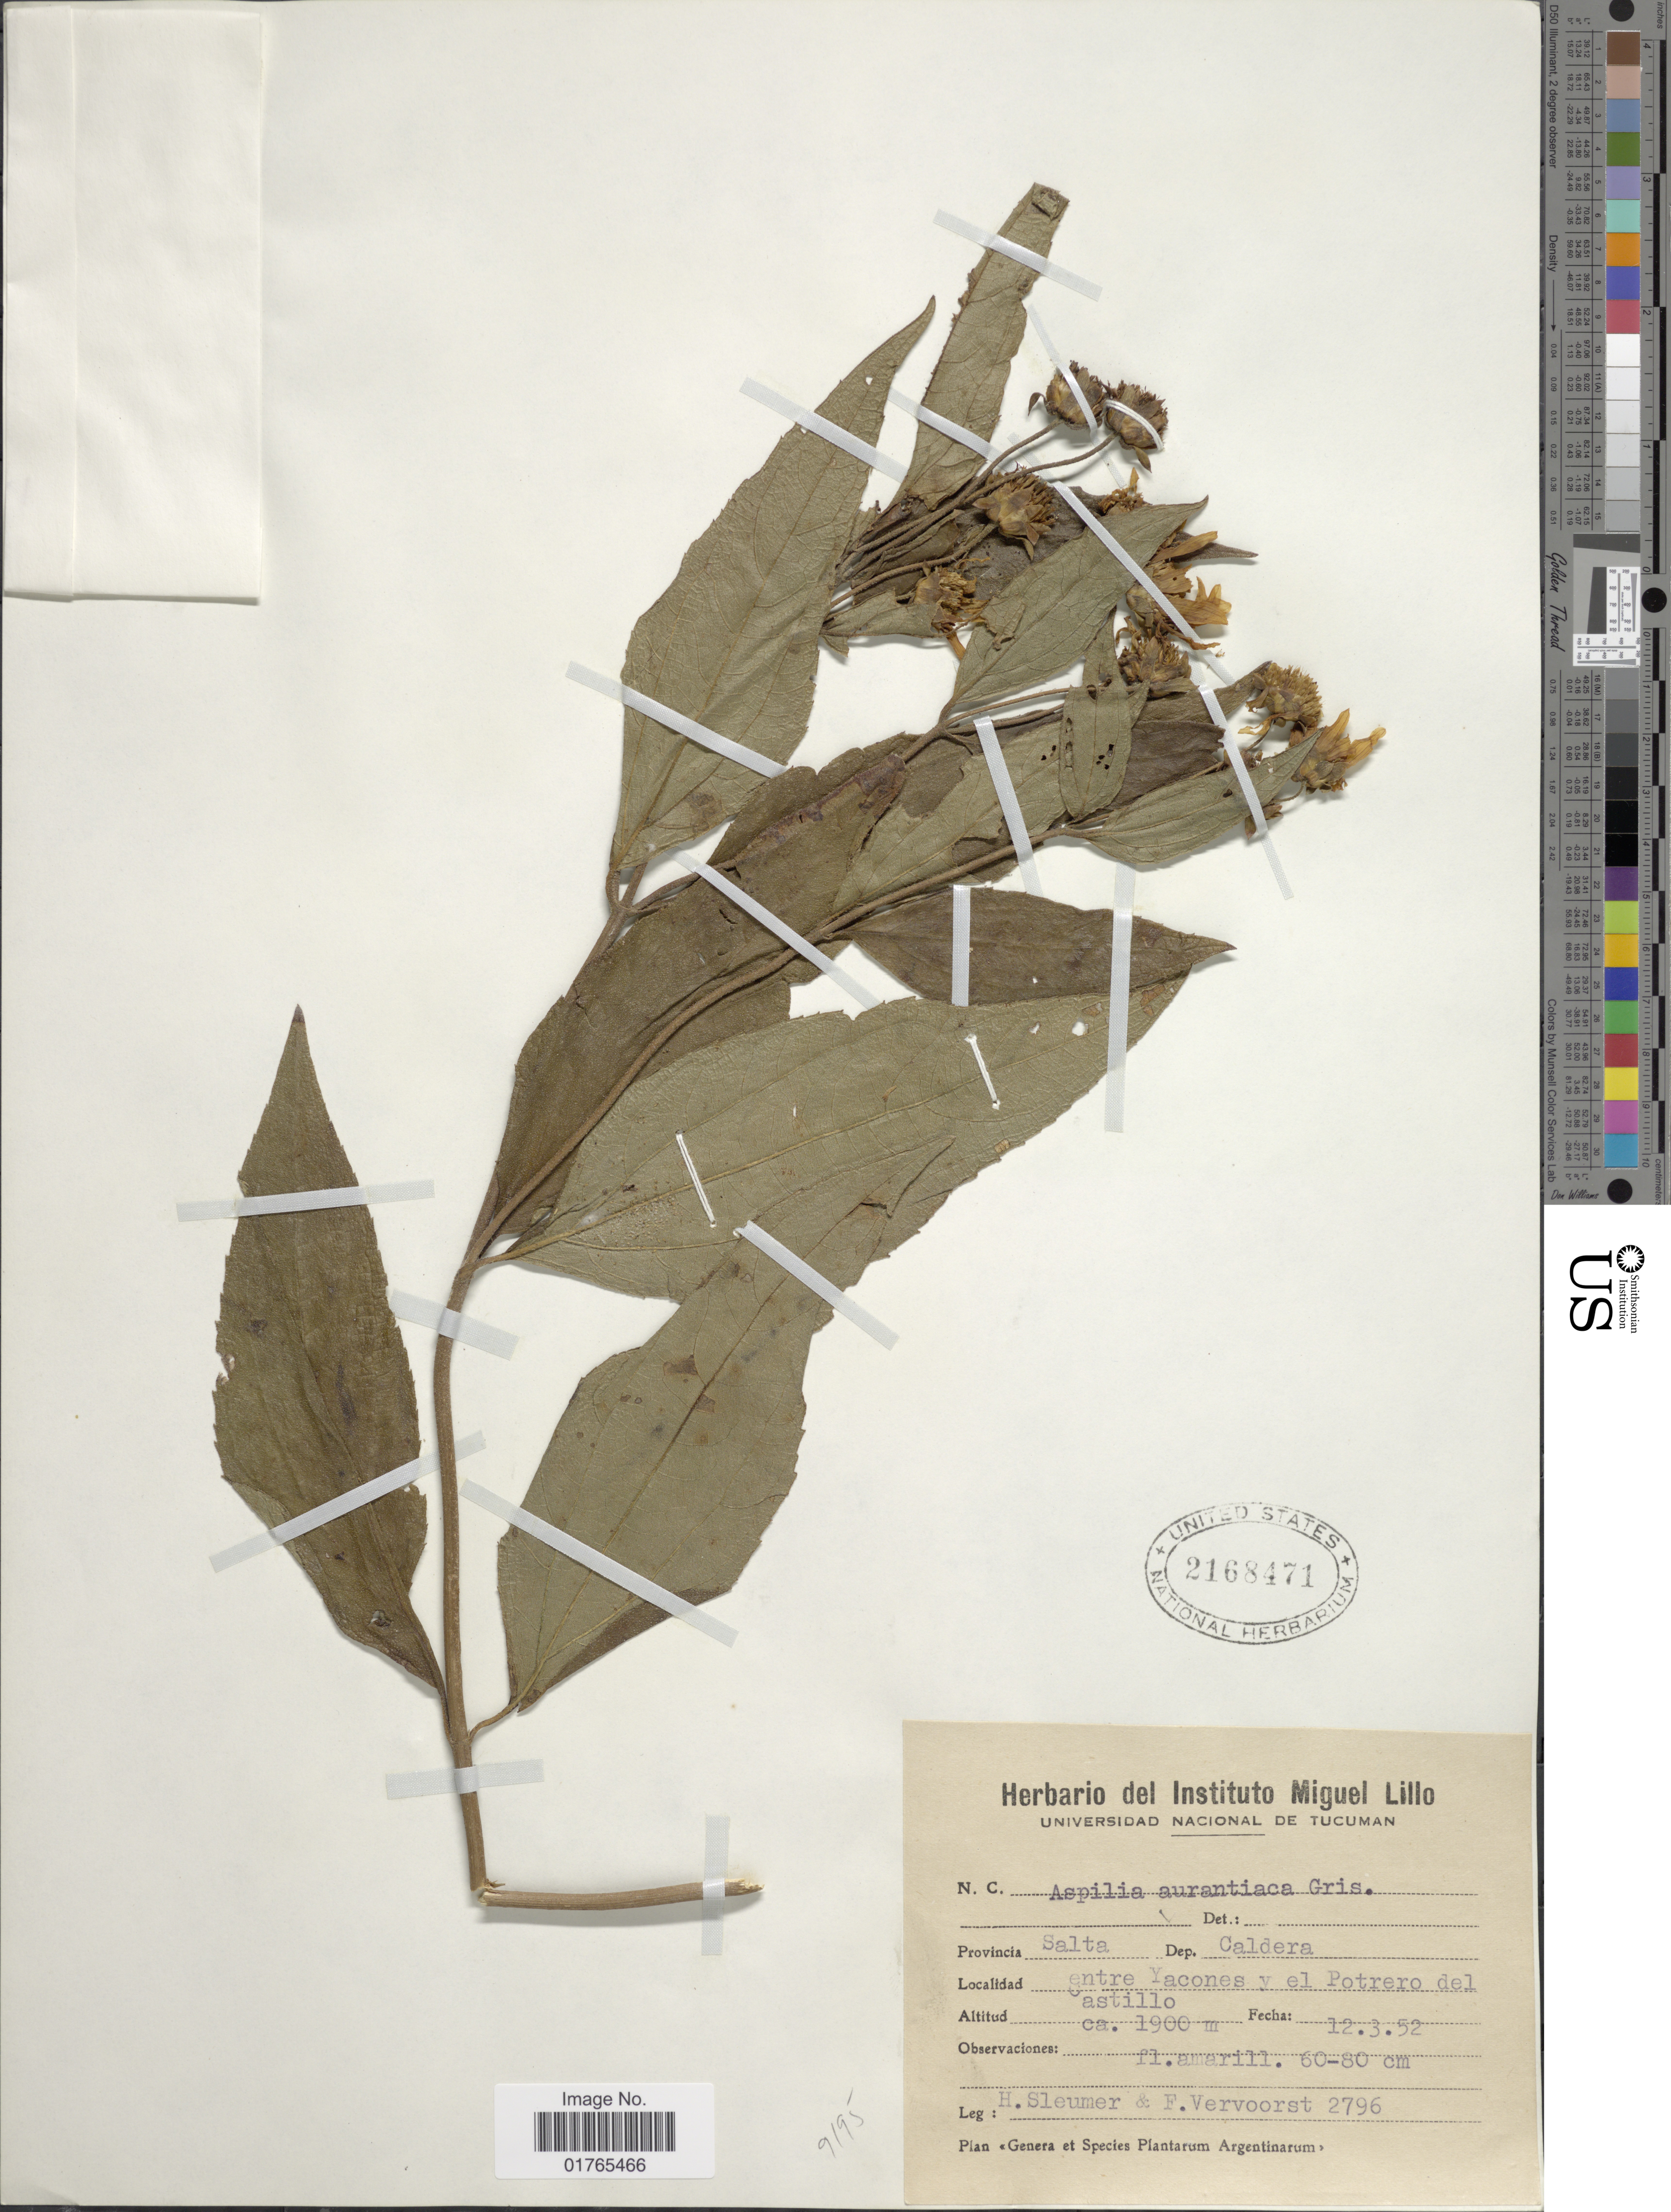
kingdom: Plantae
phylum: Tracheophyta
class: Magnoliopsida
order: Asterales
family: Asteraceae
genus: Aspilia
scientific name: Aspilia aurantiaca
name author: Griseb.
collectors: H. O. Sleumer & F. Vervoorst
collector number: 2796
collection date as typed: Transcribed d/m/y: 12/3/52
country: Argentina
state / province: Salta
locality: Dep. Caldera, entre Yacones y el Potrero del astillo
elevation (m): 1900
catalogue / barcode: US 2168471